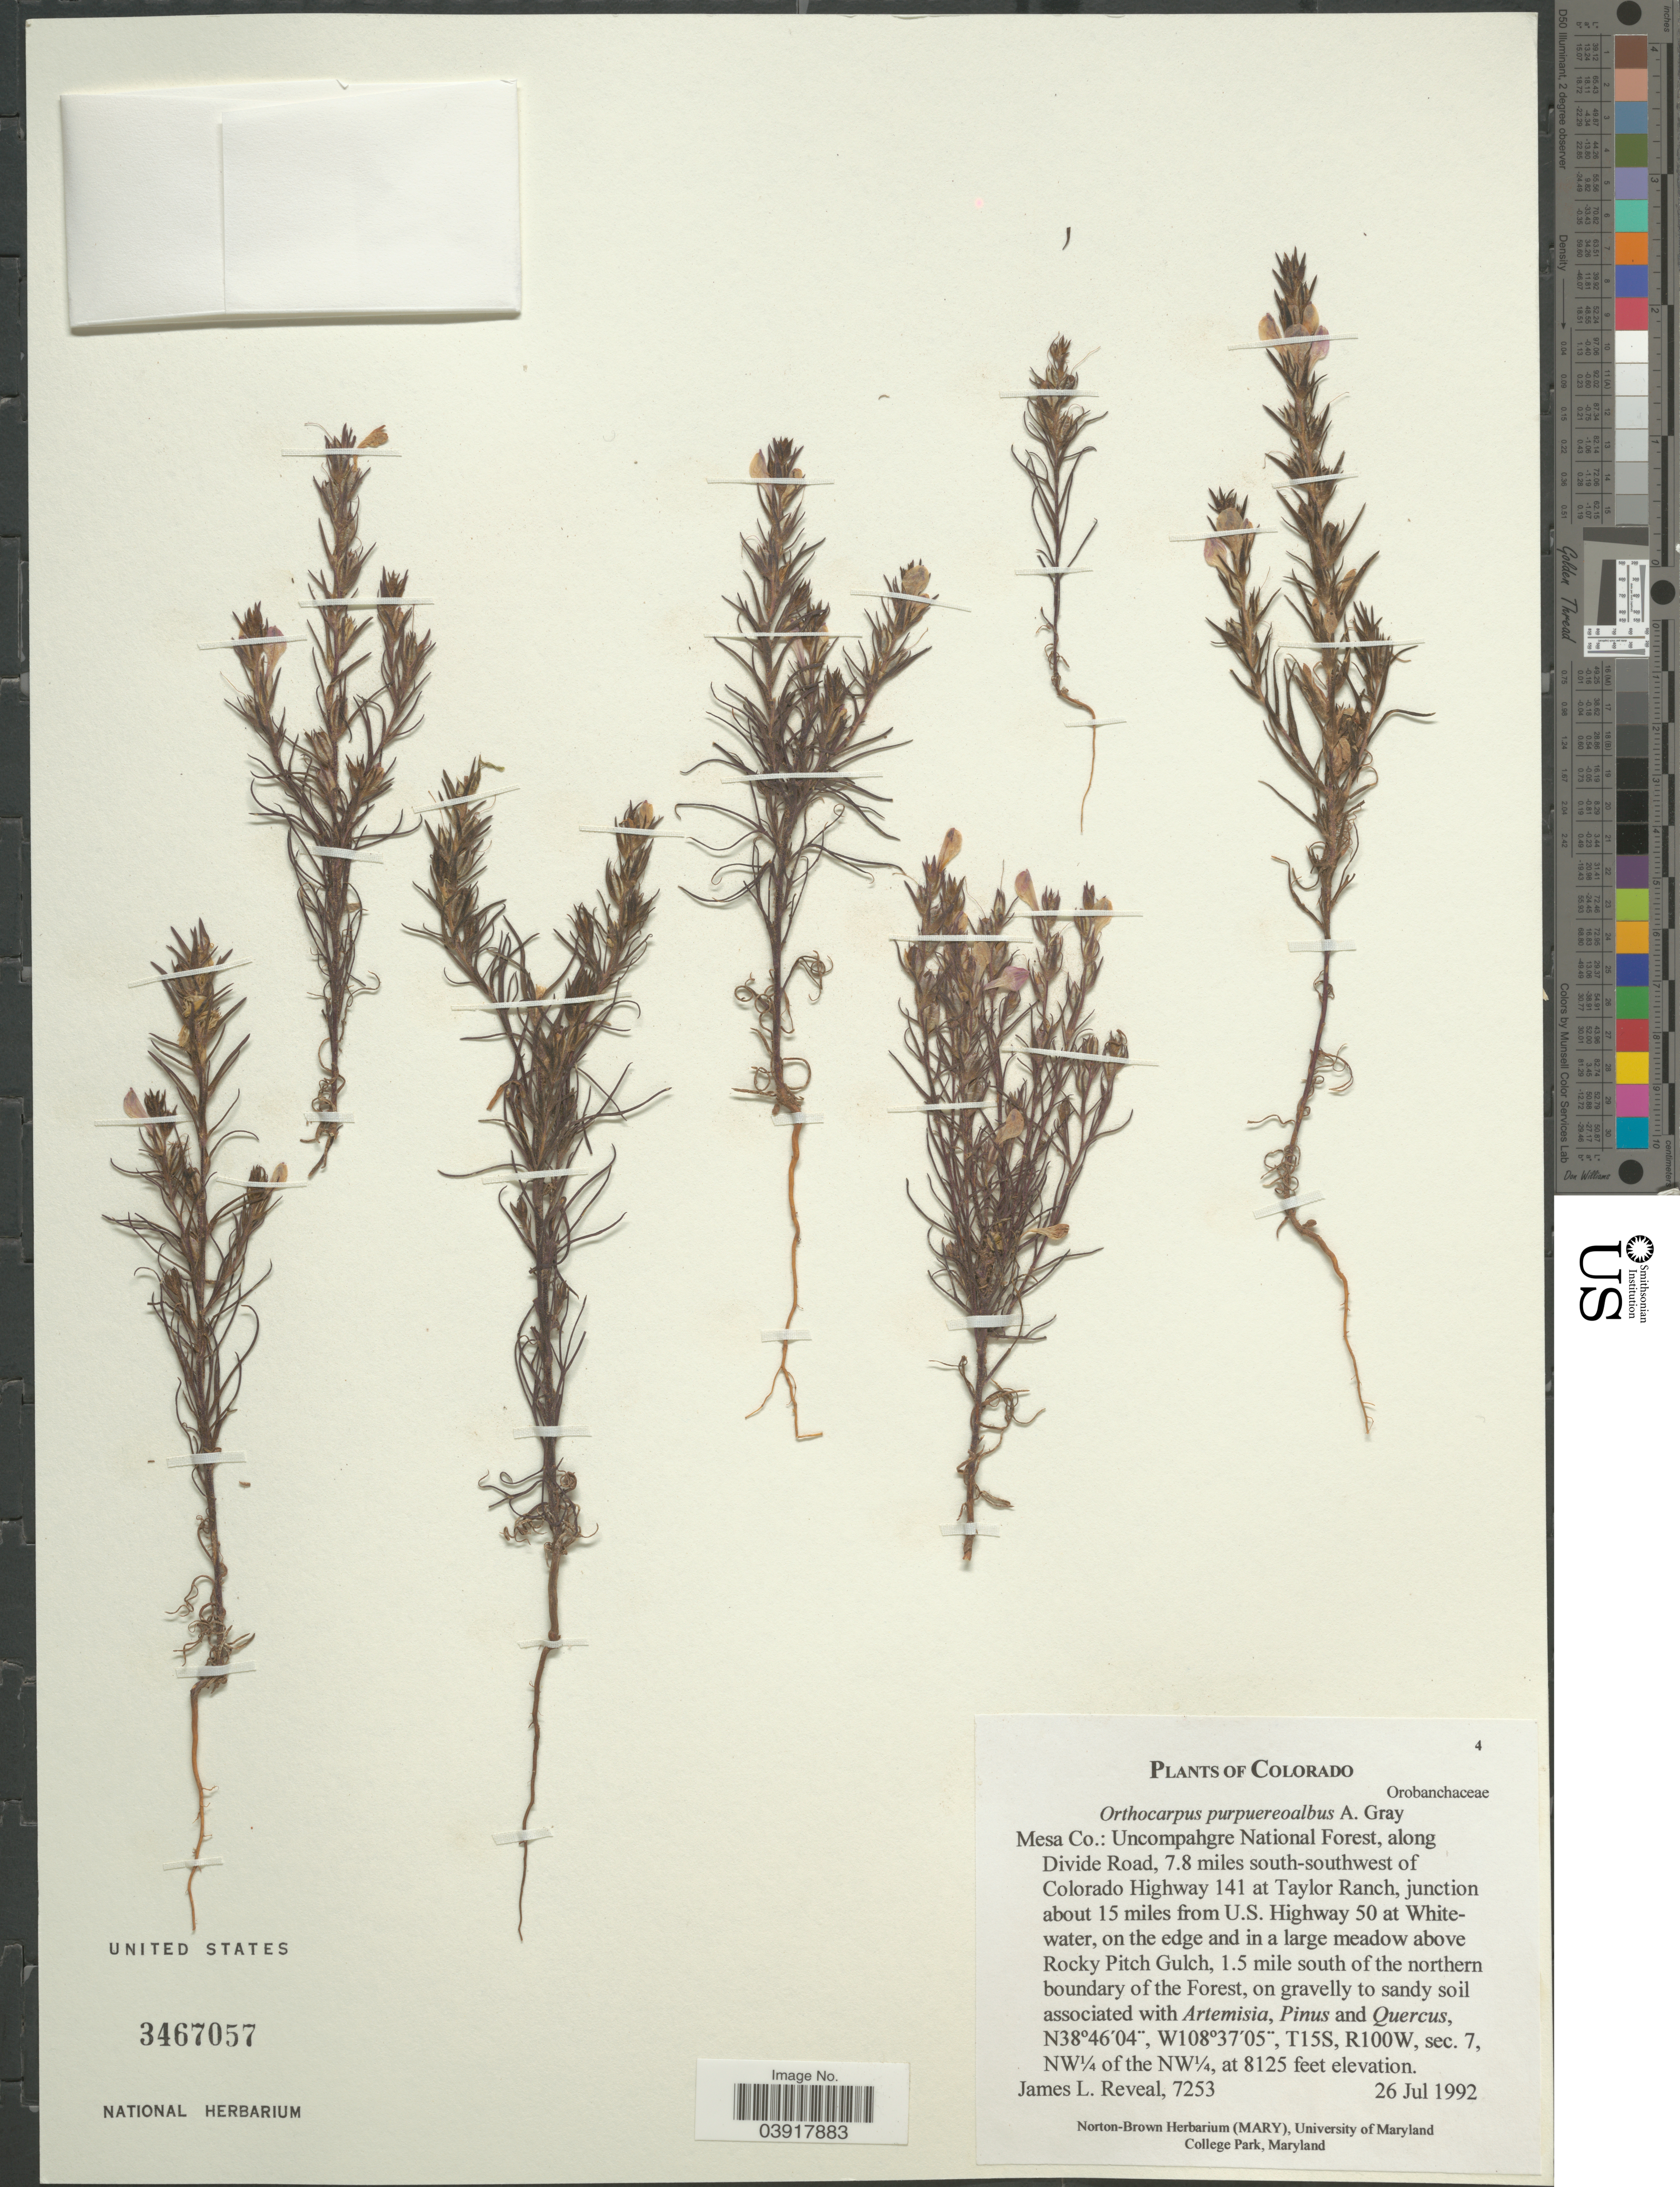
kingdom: Plantae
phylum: Tracheophyta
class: Magnoliopsida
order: Lamiales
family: Orobanchaceae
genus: Orthocarpus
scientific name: Orthocarpus purpureo-albus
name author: A. Gray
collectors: J. L. Reveal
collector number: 7253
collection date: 1992-07-26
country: United States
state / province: Colorado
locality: Mesa Co.: Uncompahgre National Forest, along Divide Road, 7.8 miles south-southwest of Colorado Highway 141 at Taylor Ranch, junction about 15 miles from U.S. Highway 50 at Whitewater, on the edge and in a large meadow above Rocky Pitch Gulch, 1.5 mile south of the northern boundary of the Forest. T15S, R100W, sec. 7, NW¼ of the NW¼.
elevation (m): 2476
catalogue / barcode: US 3467057